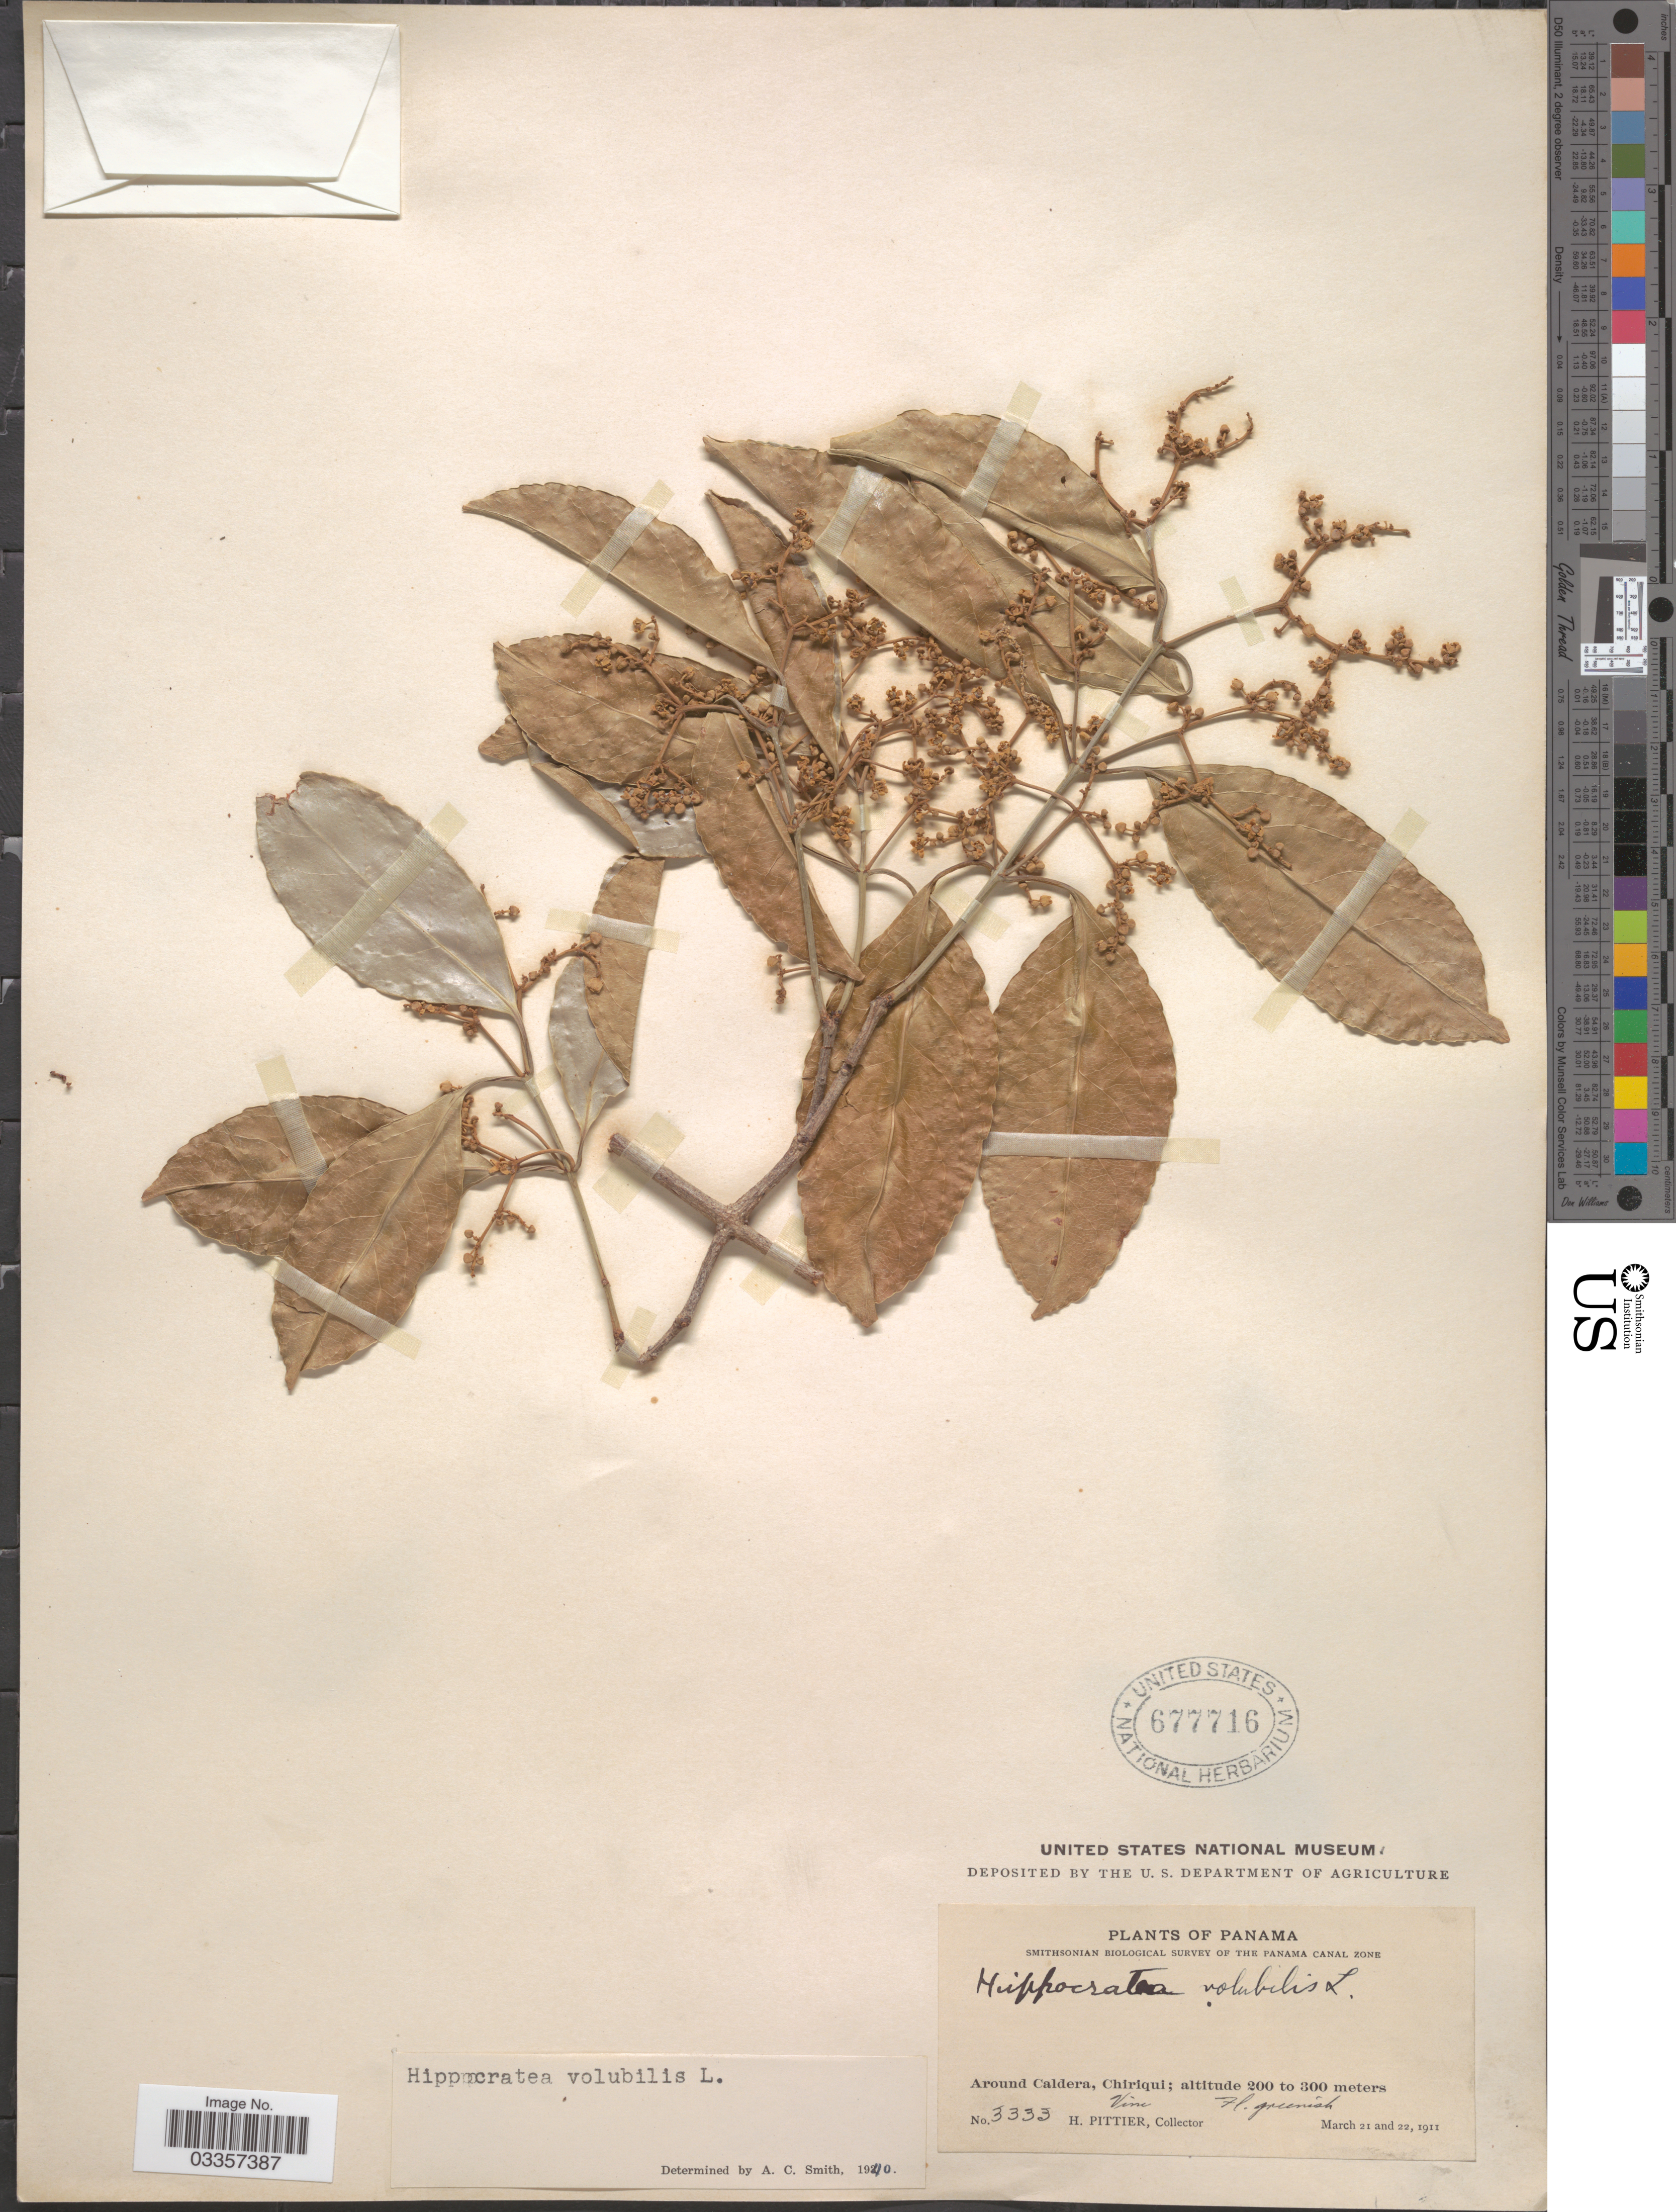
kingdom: Plantae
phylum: Tracheophyta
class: Magnoliopsida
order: Celastrales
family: Celastraceae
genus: Hippocratea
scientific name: Hippocratea volubilis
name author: L.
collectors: H. F. Pittier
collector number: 3333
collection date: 1911-03-21/1911-03-22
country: Panama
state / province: Chiriqui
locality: Around Caldera.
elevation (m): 200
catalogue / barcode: US 677716